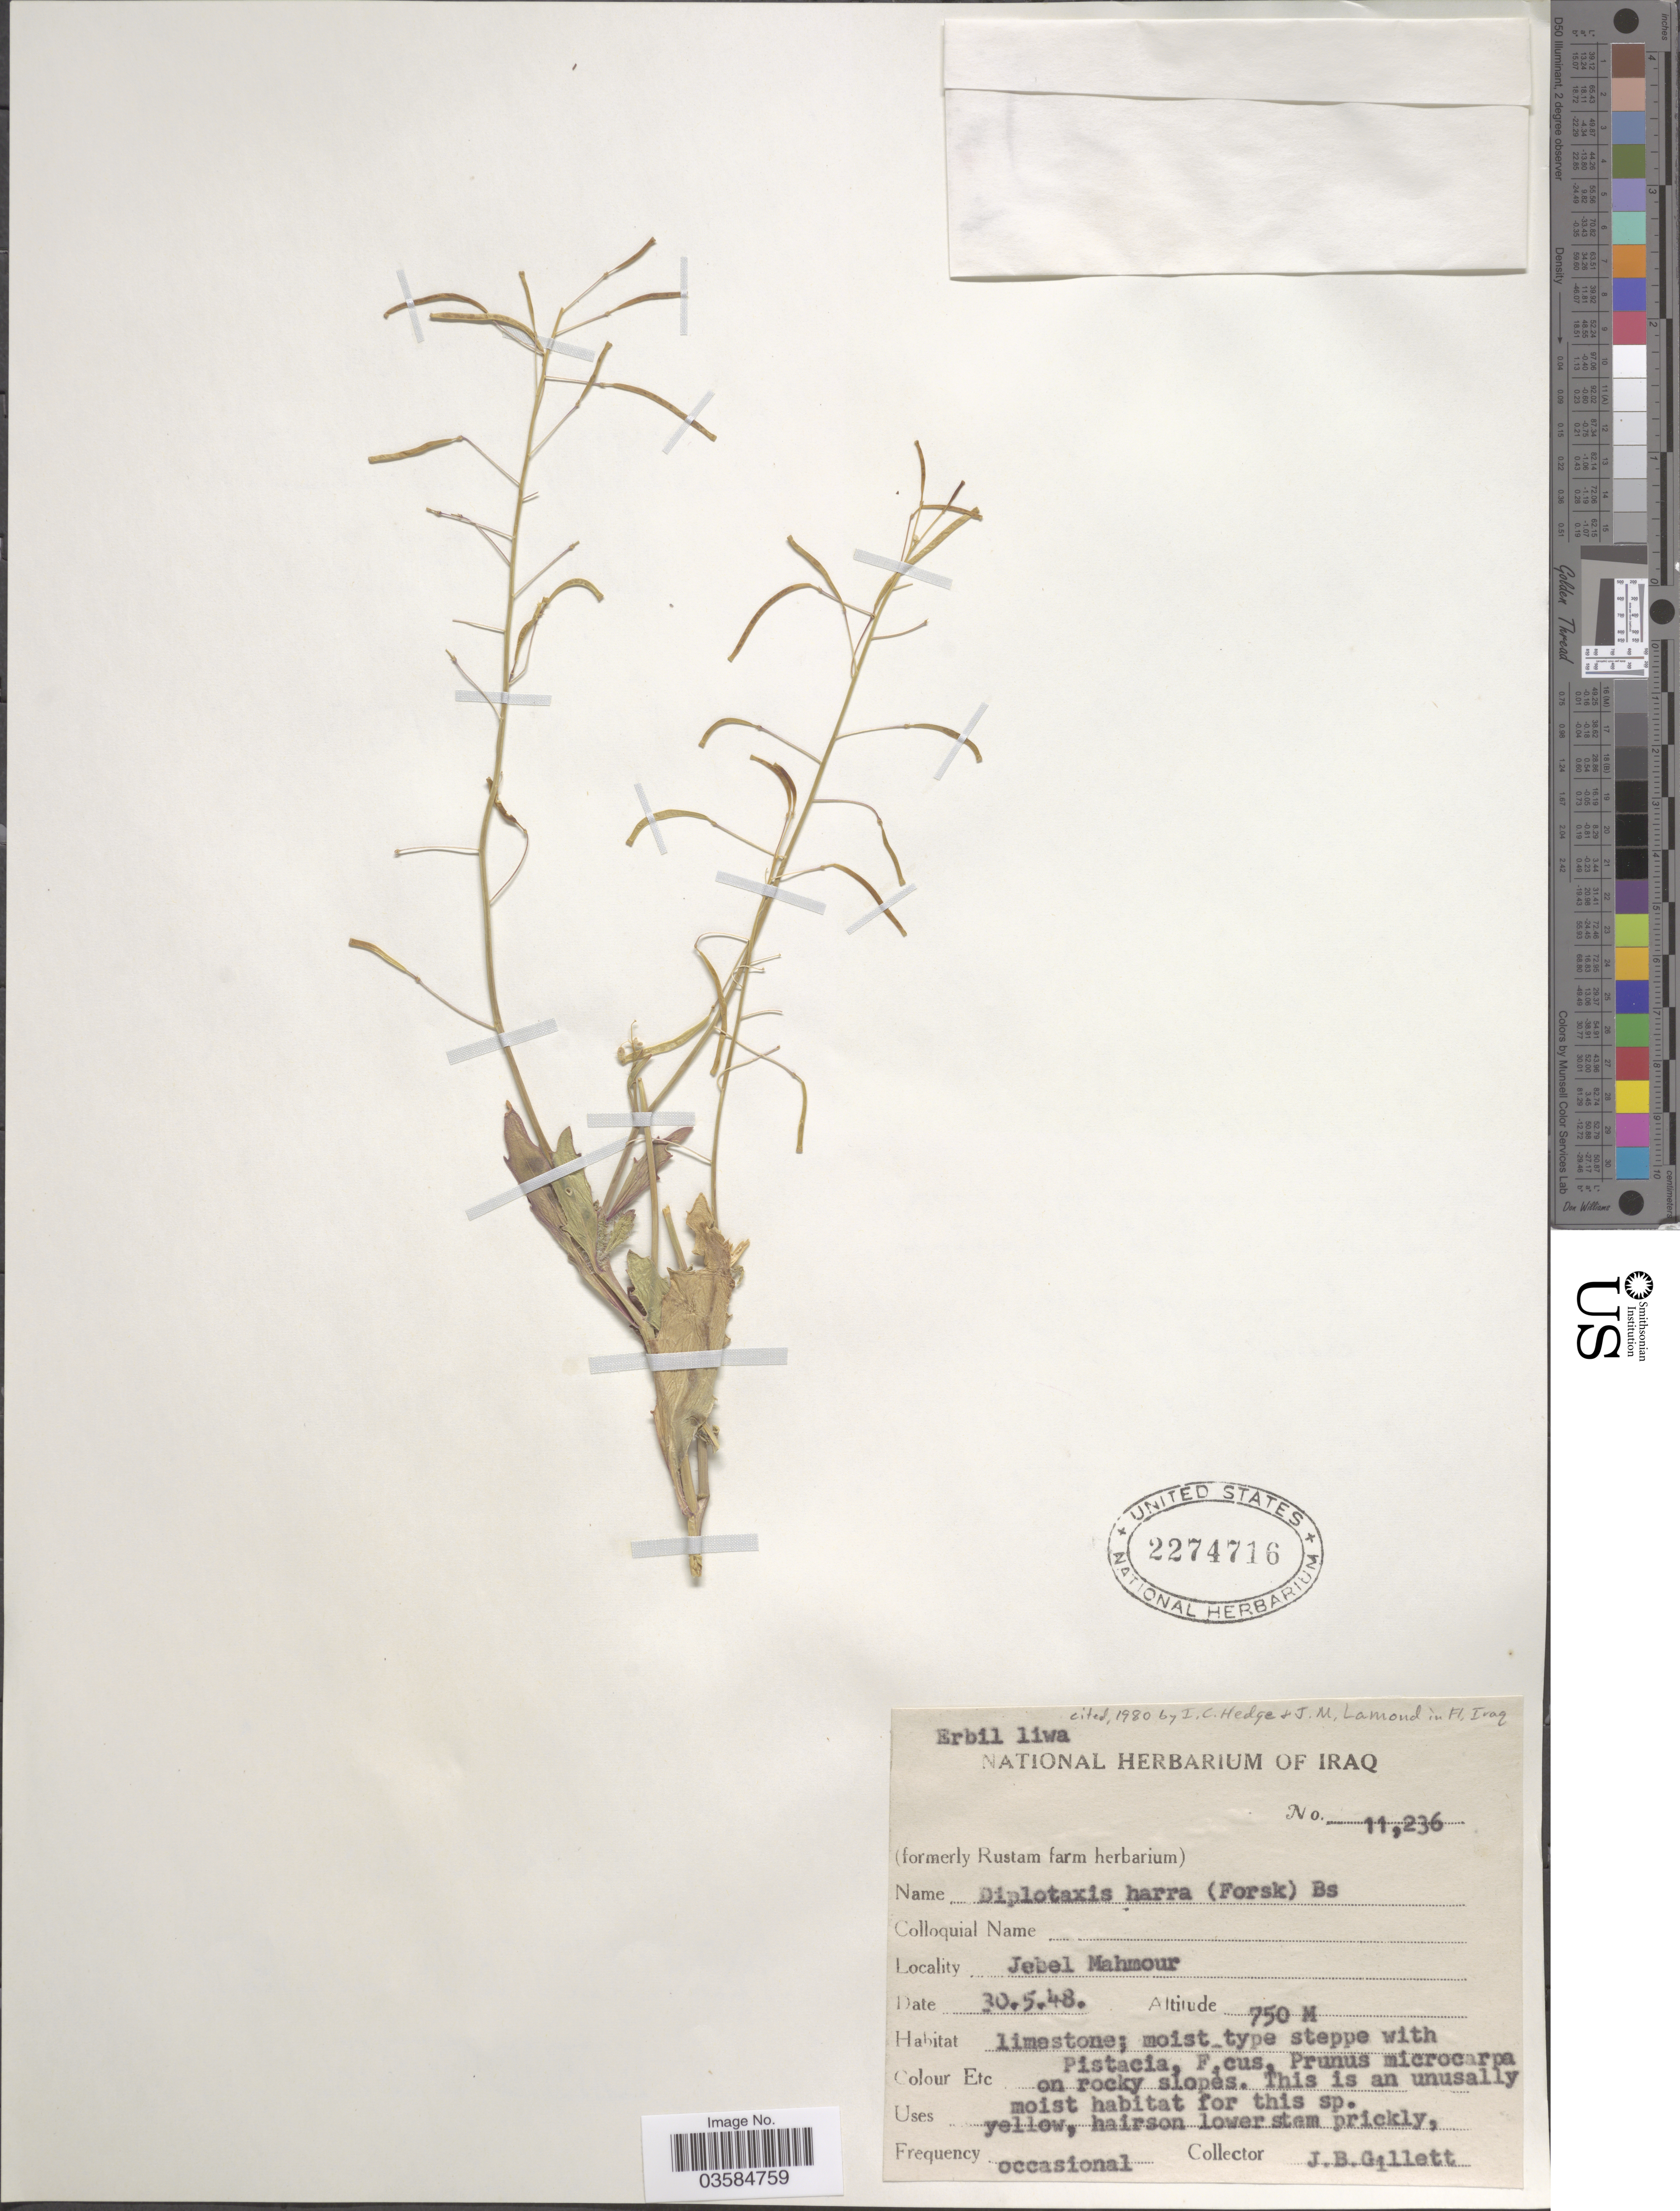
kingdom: Plantae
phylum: Tracheophyta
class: Magnoliopsida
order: Brassicales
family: Brassicaceae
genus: Diplotaxis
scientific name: Diplotaxis harra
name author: Boiss.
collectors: J. B. Gillett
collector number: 11236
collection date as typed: Transcribed d/m/y: 30/5/48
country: Iraq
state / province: Arbīl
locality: Erbil liwa. Jebel Mahmour.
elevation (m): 750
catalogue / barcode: US 2274716